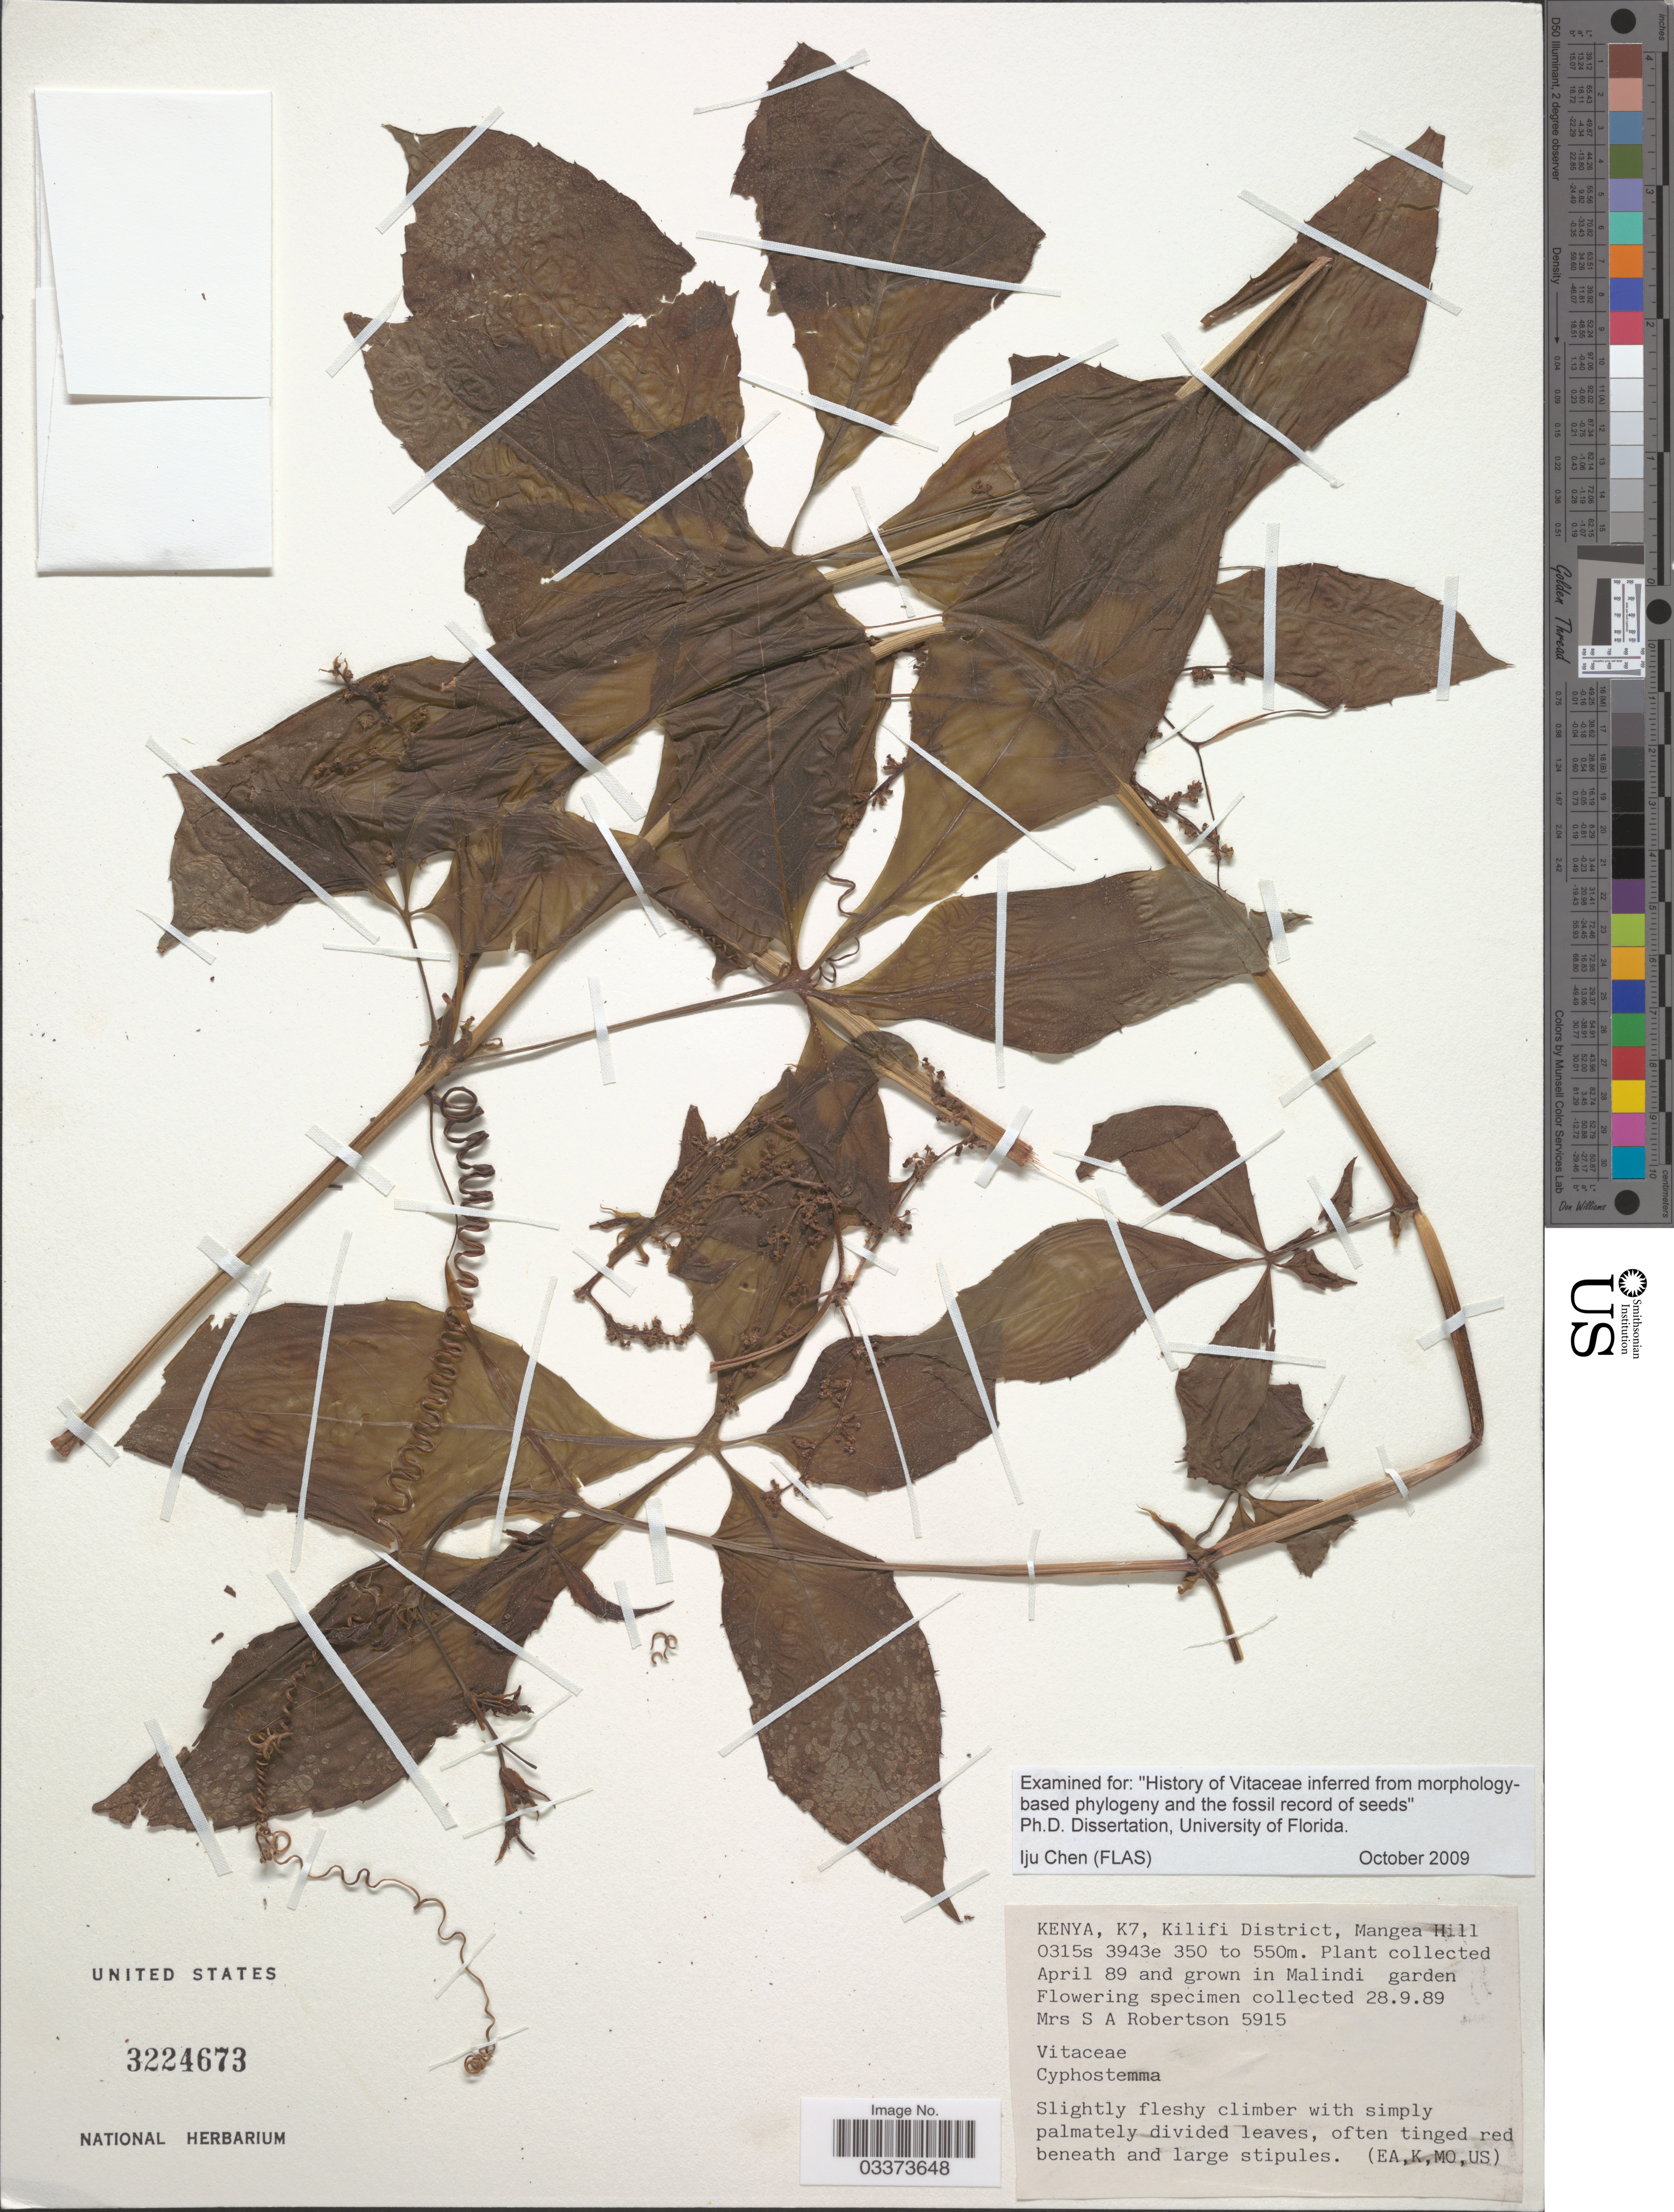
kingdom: Plantae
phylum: Tracheophyta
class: Magnoliopsida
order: Vitales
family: Vitaceae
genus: Cyphostemma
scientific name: Cyphostemma sp.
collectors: S. Robertson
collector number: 5915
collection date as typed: Transcribed d/m/y: /4/89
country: Kenya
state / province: Kilifi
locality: K7, Kilifi District, Mangea Hill. Malindi Garden.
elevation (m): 350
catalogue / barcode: US 3224673